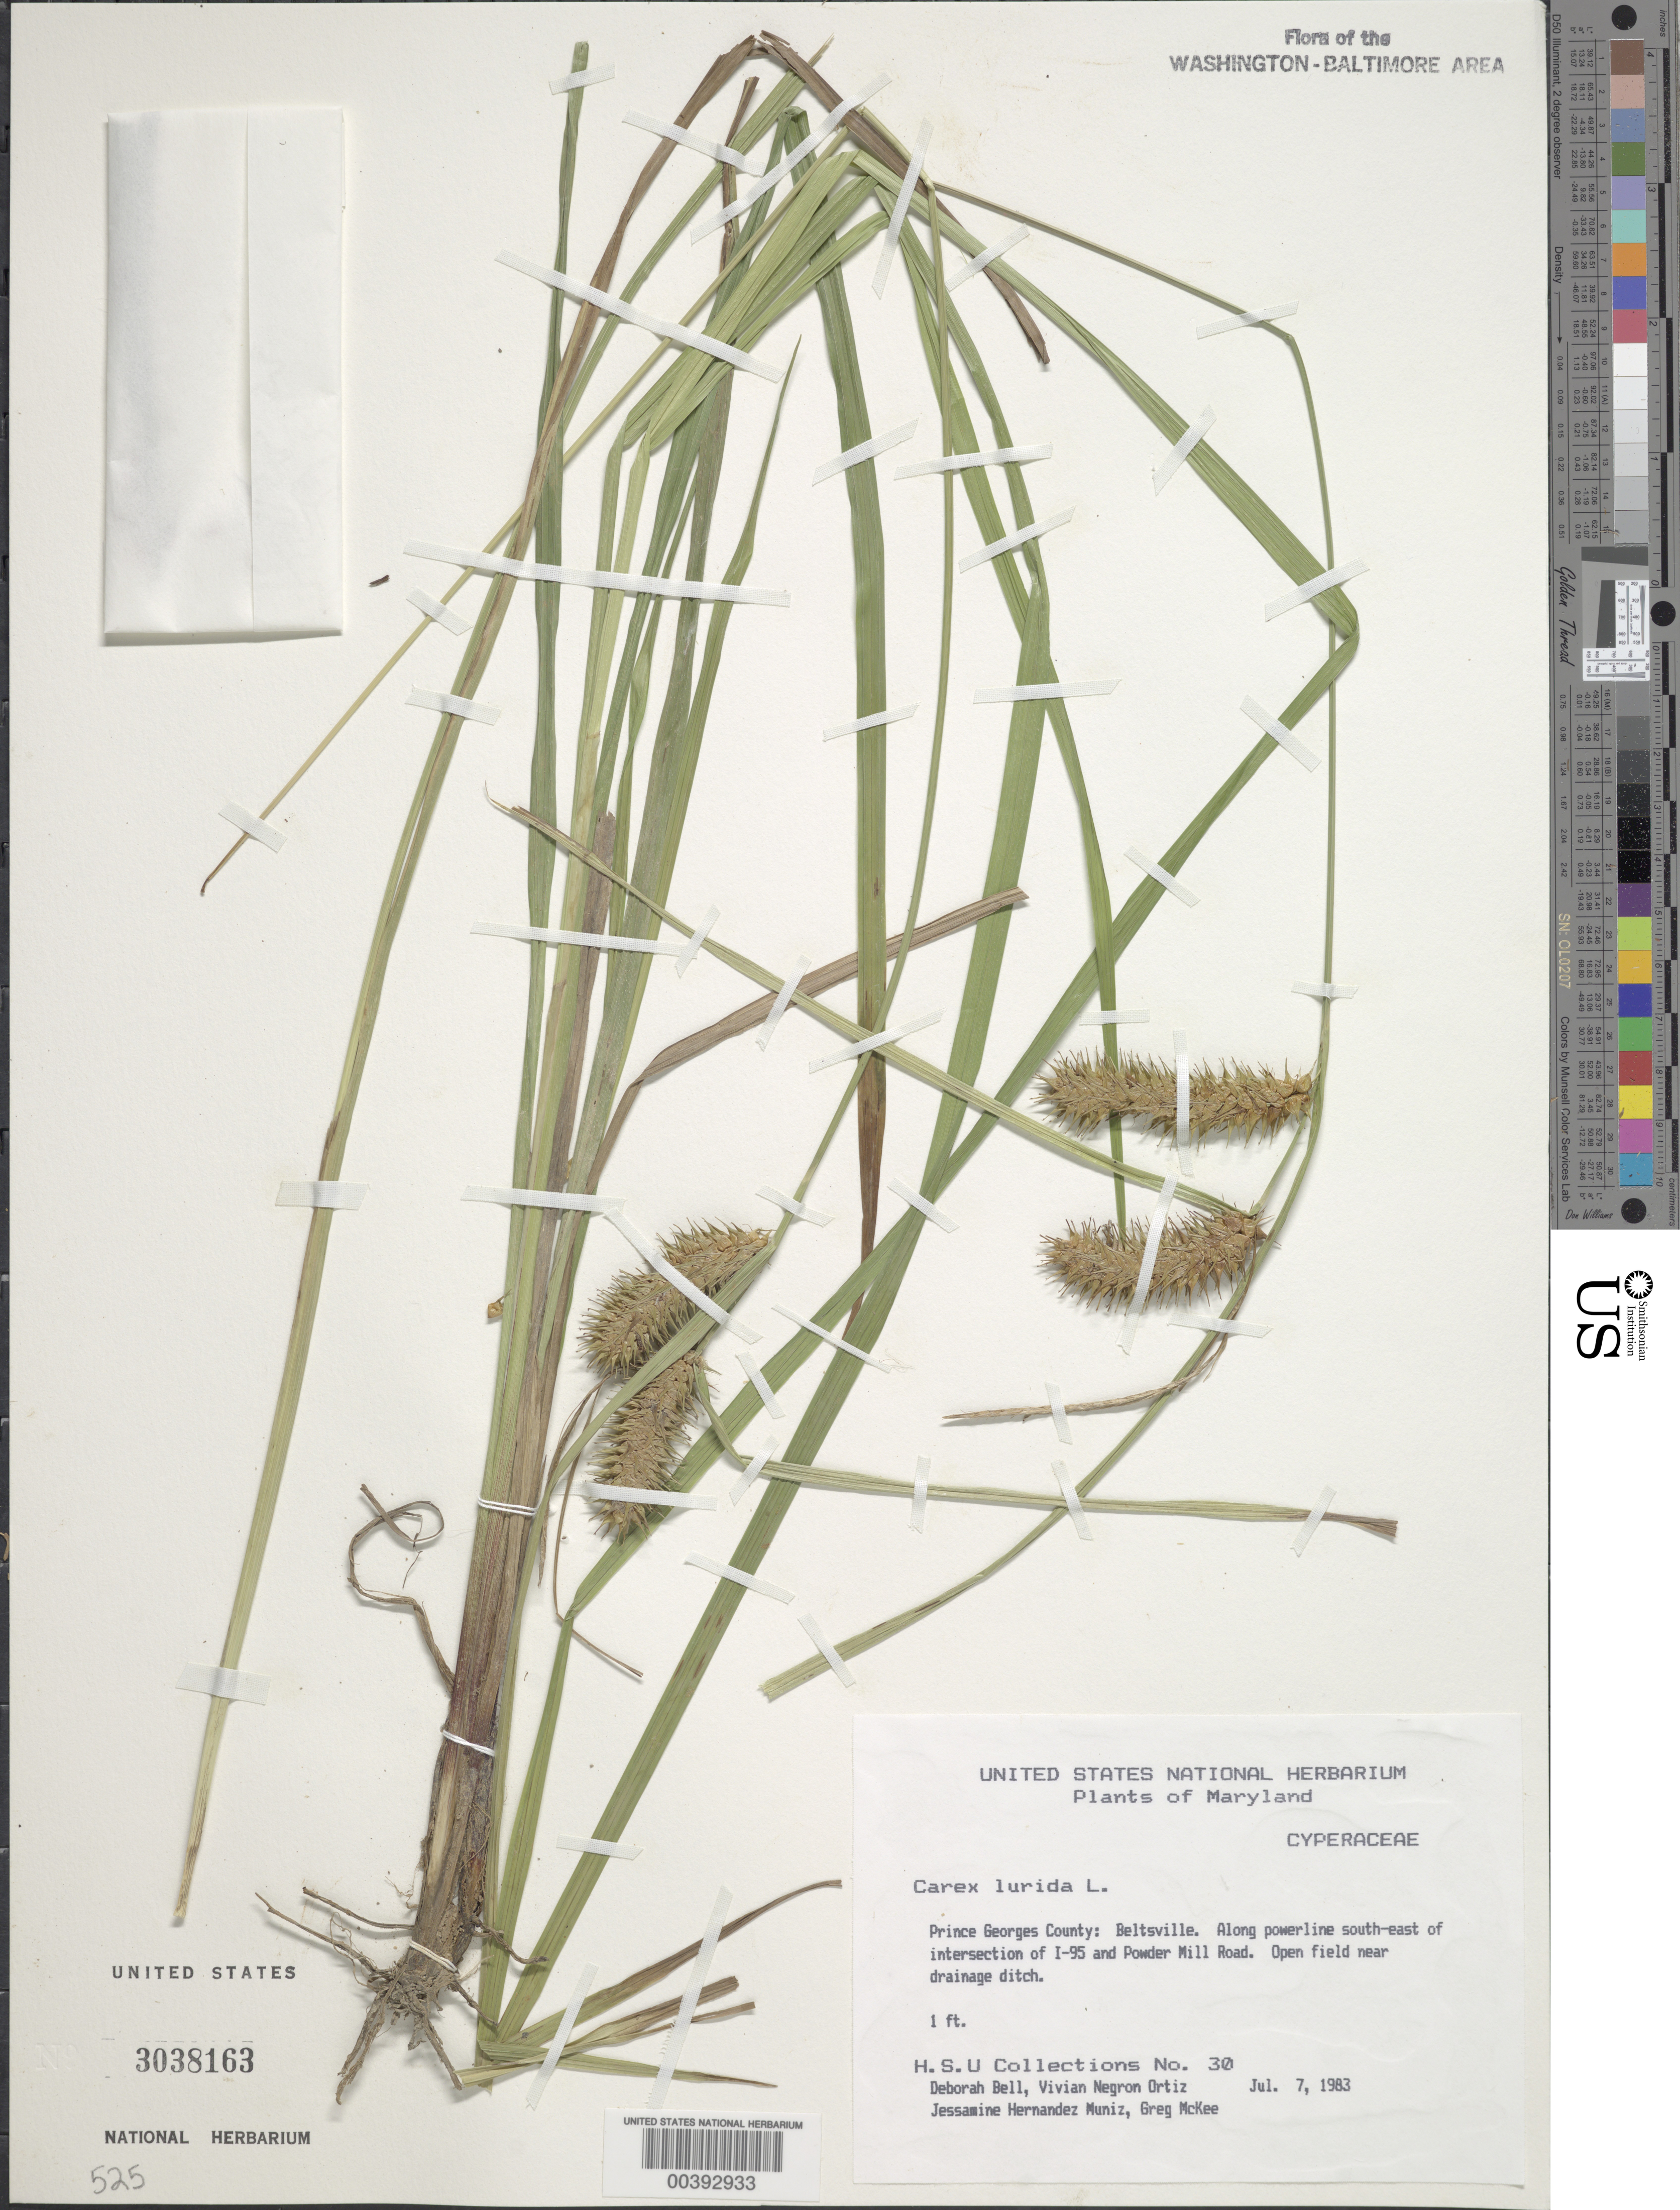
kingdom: Plantae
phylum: Tracheophyta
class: Liliopsida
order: Poales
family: Cyperaceae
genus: Carex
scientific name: Carex lurida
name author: Wahlenb.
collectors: Herbarium Services Unit Staff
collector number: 30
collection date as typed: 07 Jul 1983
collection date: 1983-07-07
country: United States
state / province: Maryland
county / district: Prince George's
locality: And Powder Mill Road.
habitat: Open field near drainage ditch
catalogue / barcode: US 3038163